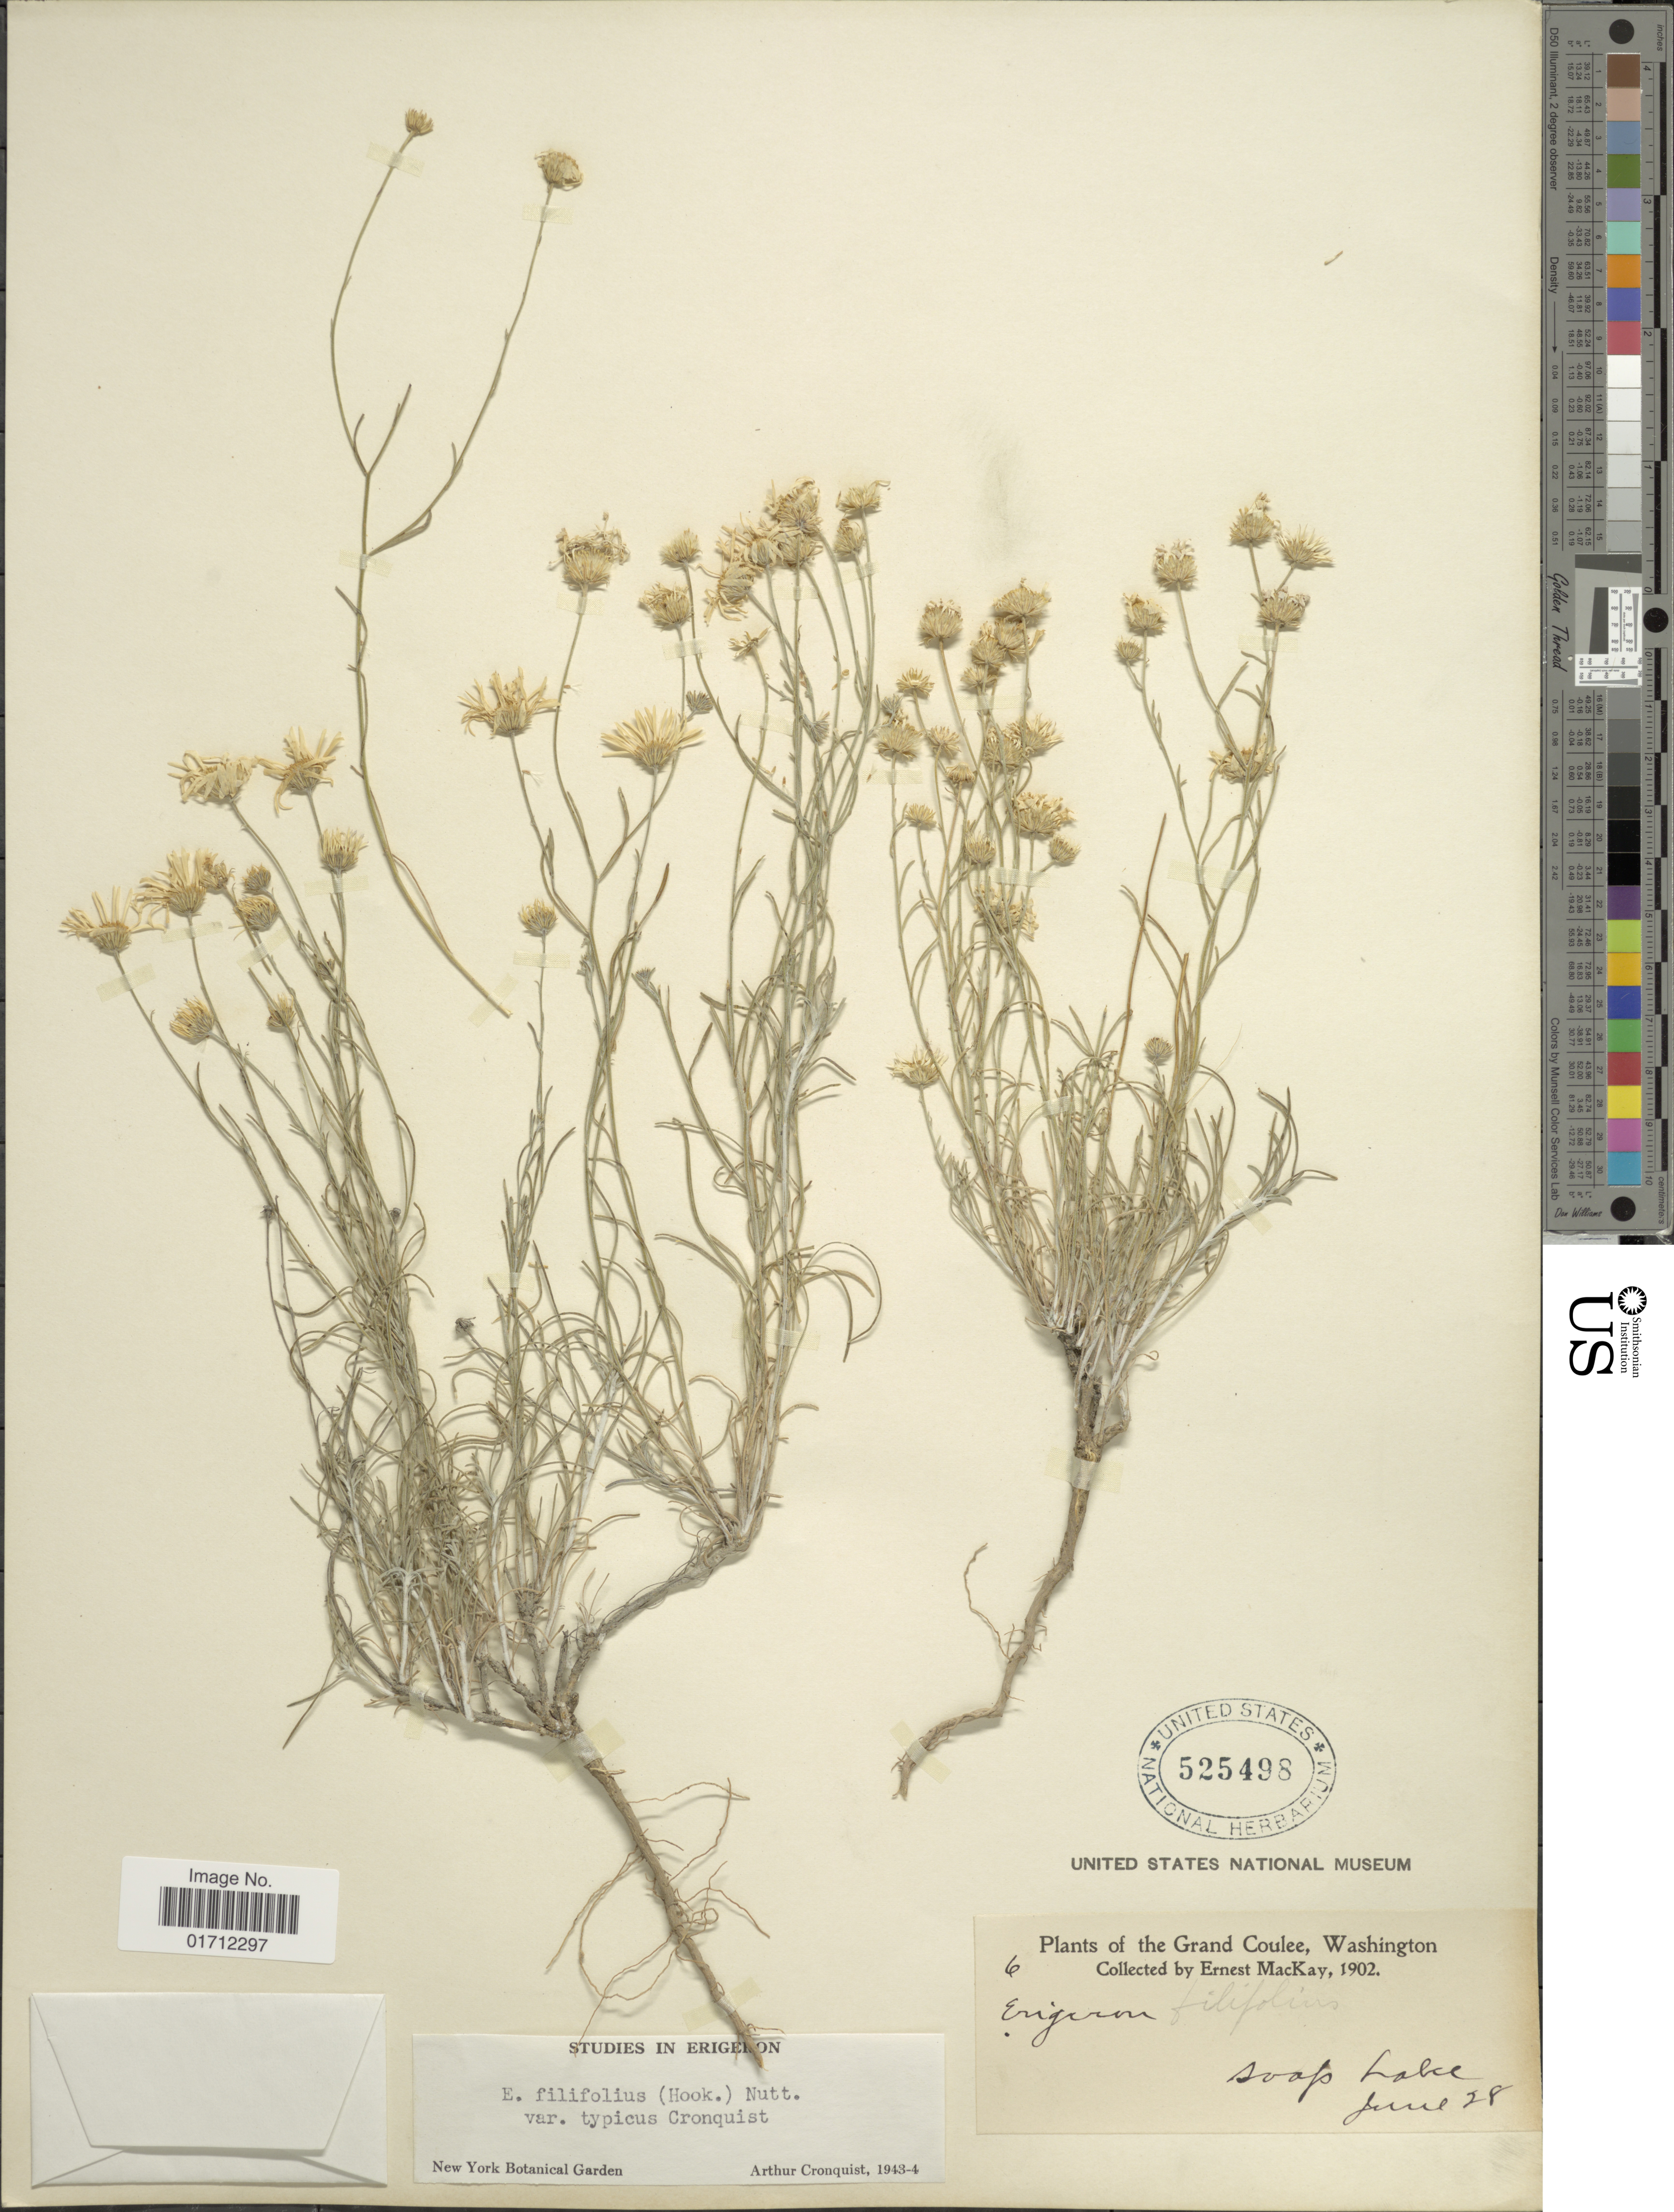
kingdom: Plantae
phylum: Tracheophyta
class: Magnoliopsida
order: Asterales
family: Asteraceae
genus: Erigeron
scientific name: Erigeron filifolius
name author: (Hook.) Nutt.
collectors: E. MacKay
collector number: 6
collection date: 1902-06-28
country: United States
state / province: Washington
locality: The Grand Coulee, Soap Lake.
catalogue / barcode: US 525498